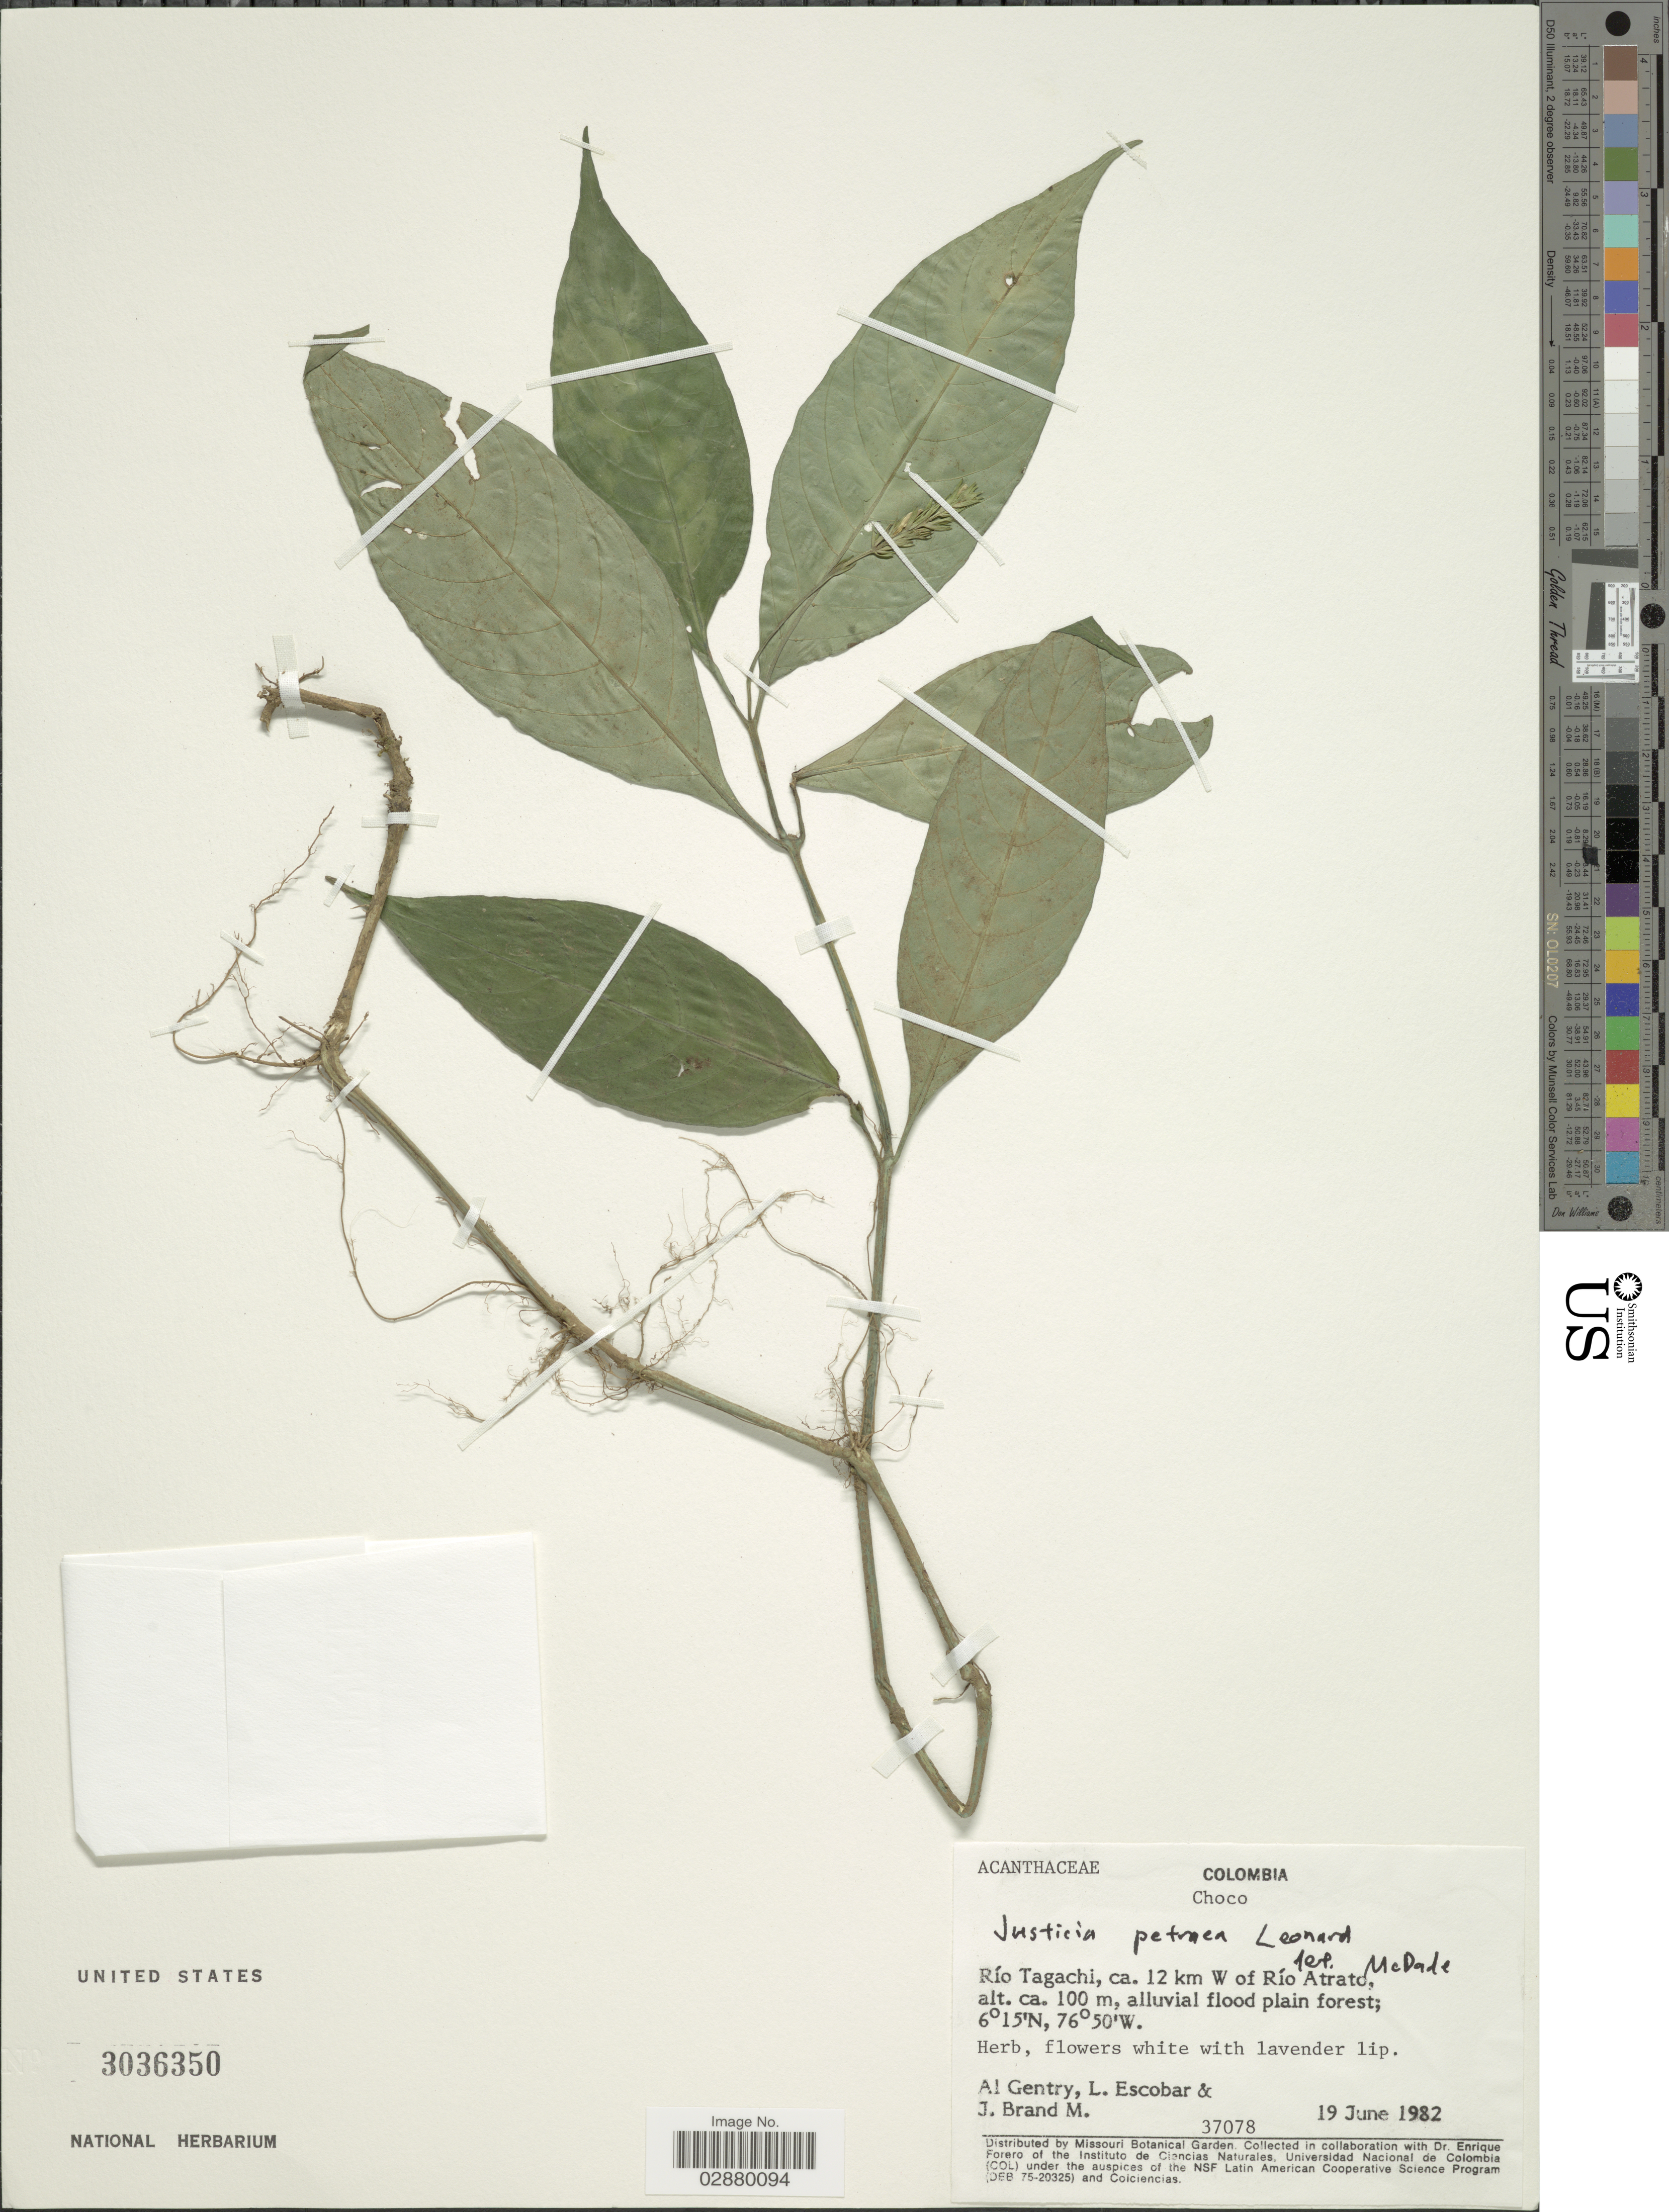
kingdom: Plantae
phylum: Tracheophyta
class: Magnoliopsida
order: Lamiales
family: Acanthaceae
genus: Justicia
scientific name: Justicia petraea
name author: Leonard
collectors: A. H. Gentry, L. Escobar & J. Brand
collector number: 37078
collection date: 1982-06-19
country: Colombia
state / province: Chocó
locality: Río Tagachi, ca. 12 km W of Río Atrato.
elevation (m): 100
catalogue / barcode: US 3036350